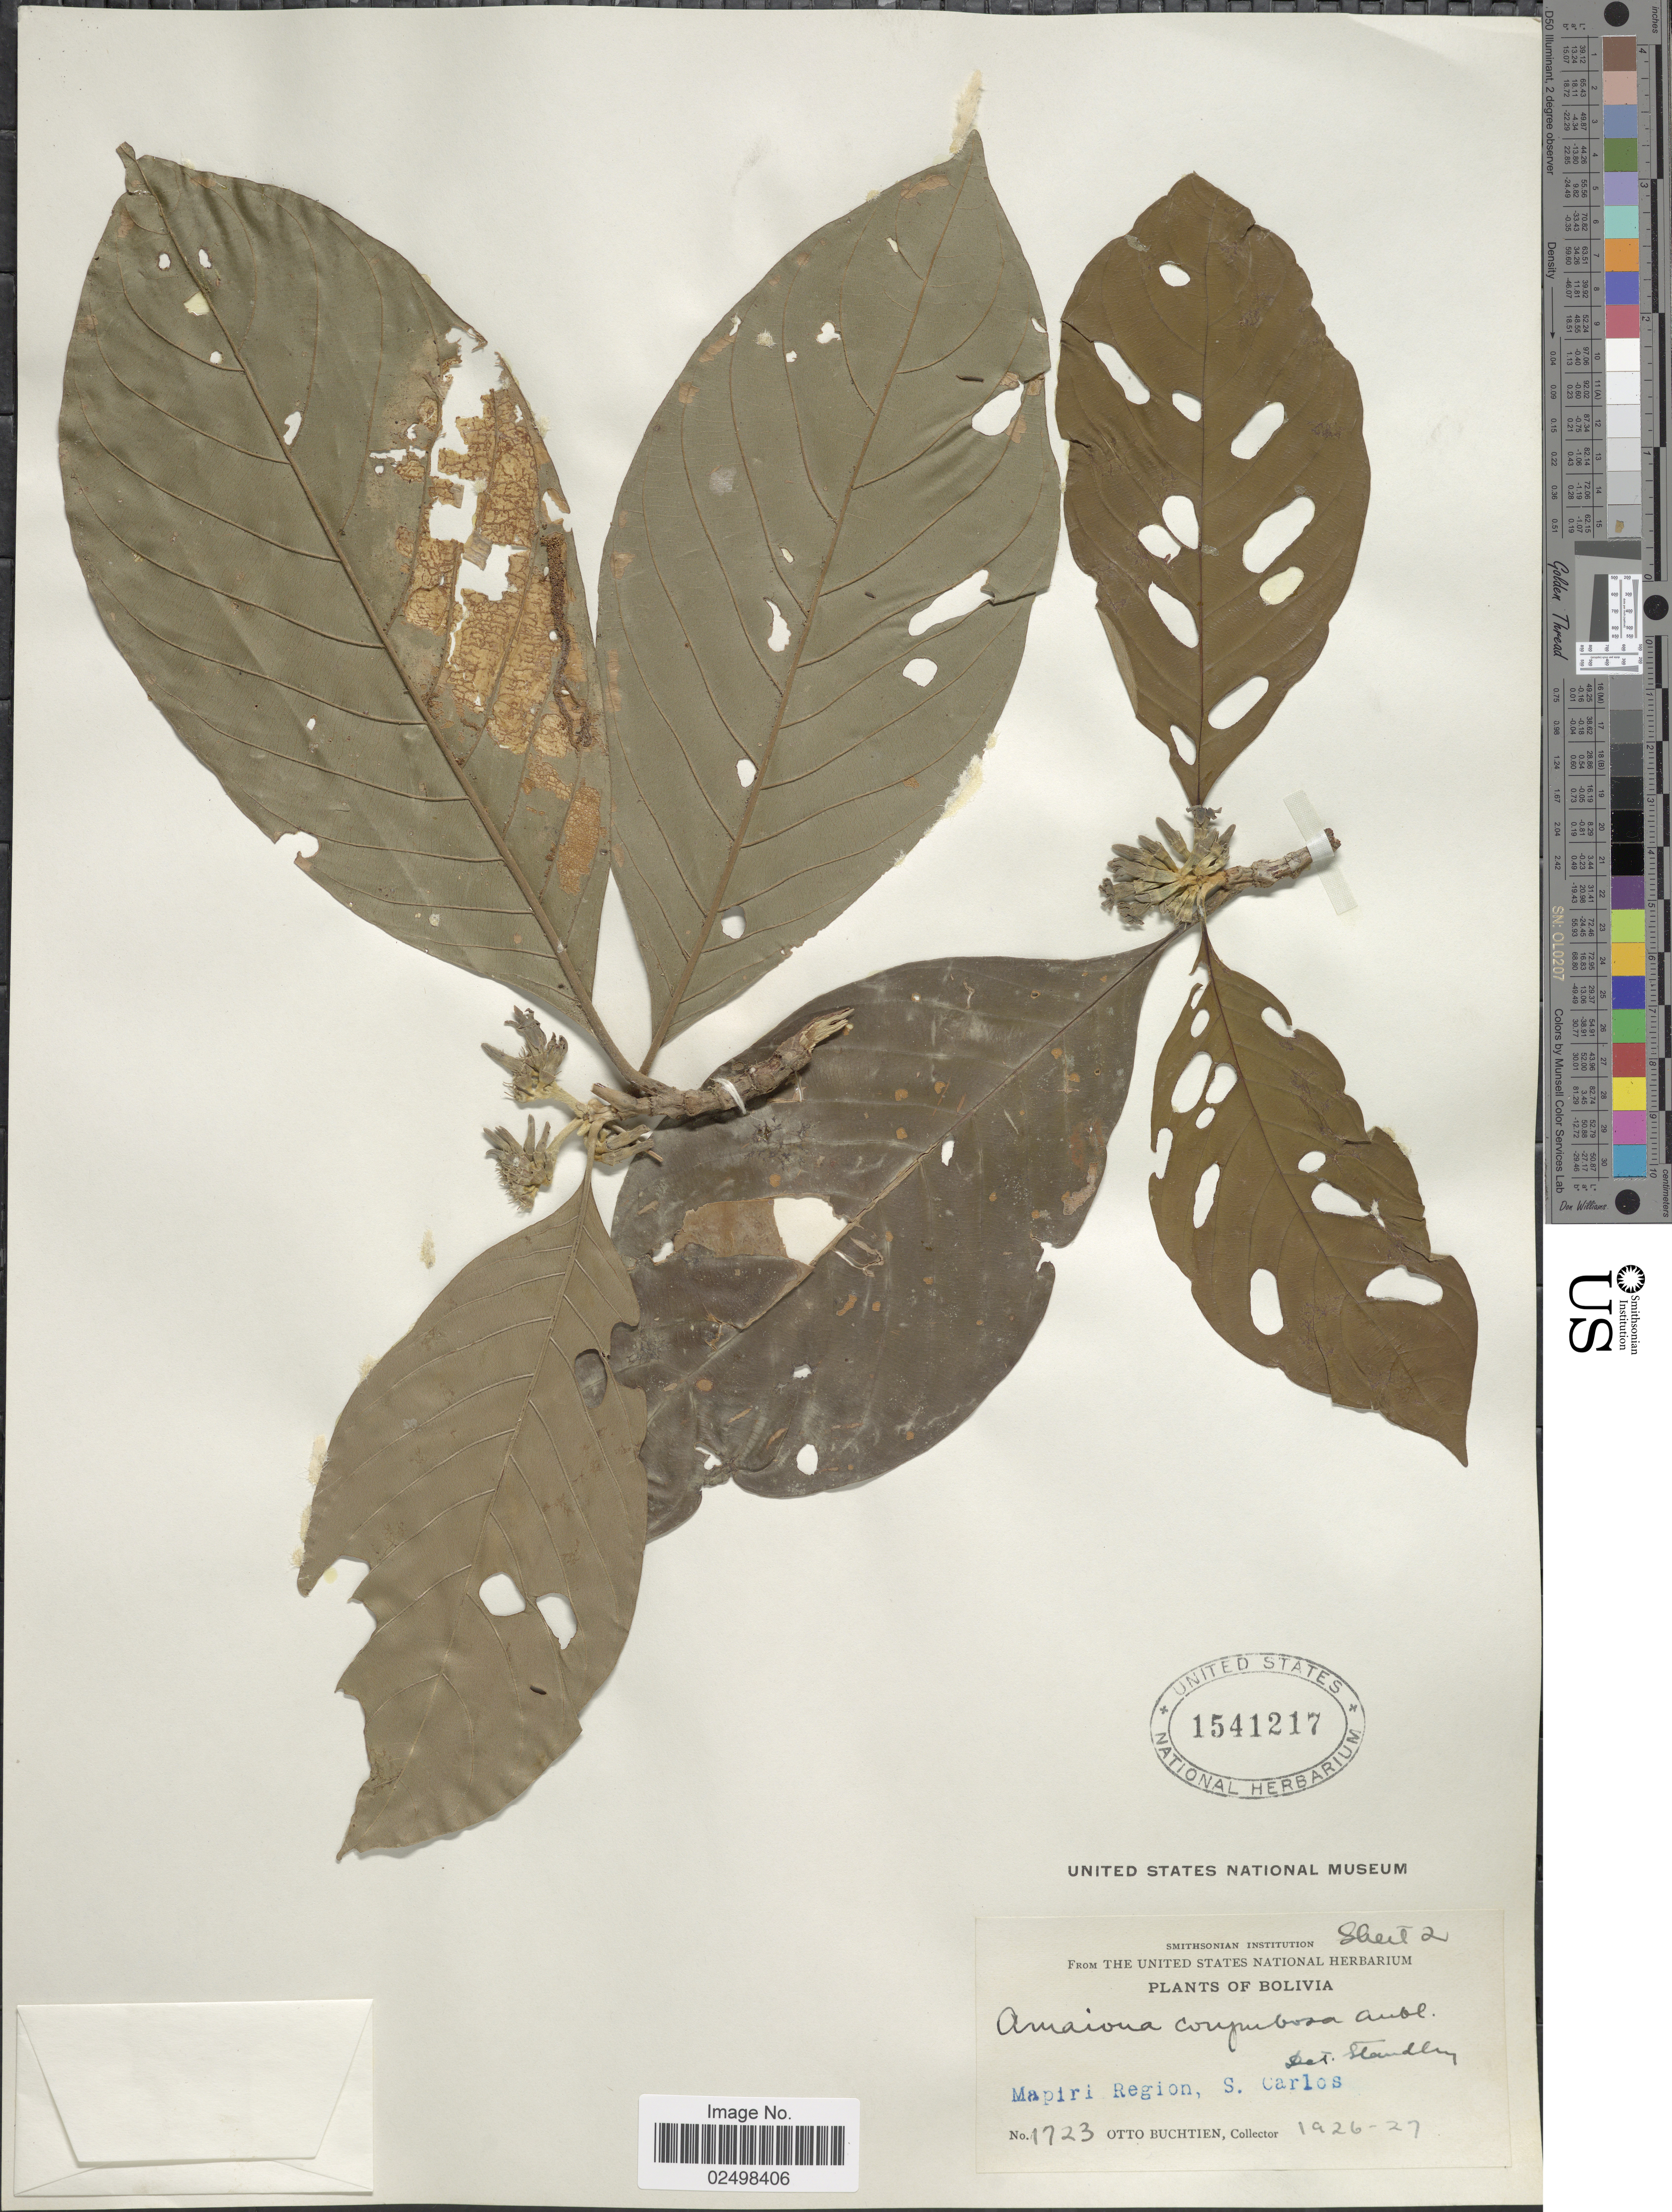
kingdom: Plantae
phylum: Tracheophyta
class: Magnoliopsida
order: Gentianales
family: Rubiaceae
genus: Amaioua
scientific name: Amaioua corymbosa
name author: Kunth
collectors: O. Buchtien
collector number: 1723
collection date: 1926/1927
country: Bolivia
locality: Mapiri Region, S. Carlos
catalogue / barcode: US 1541217